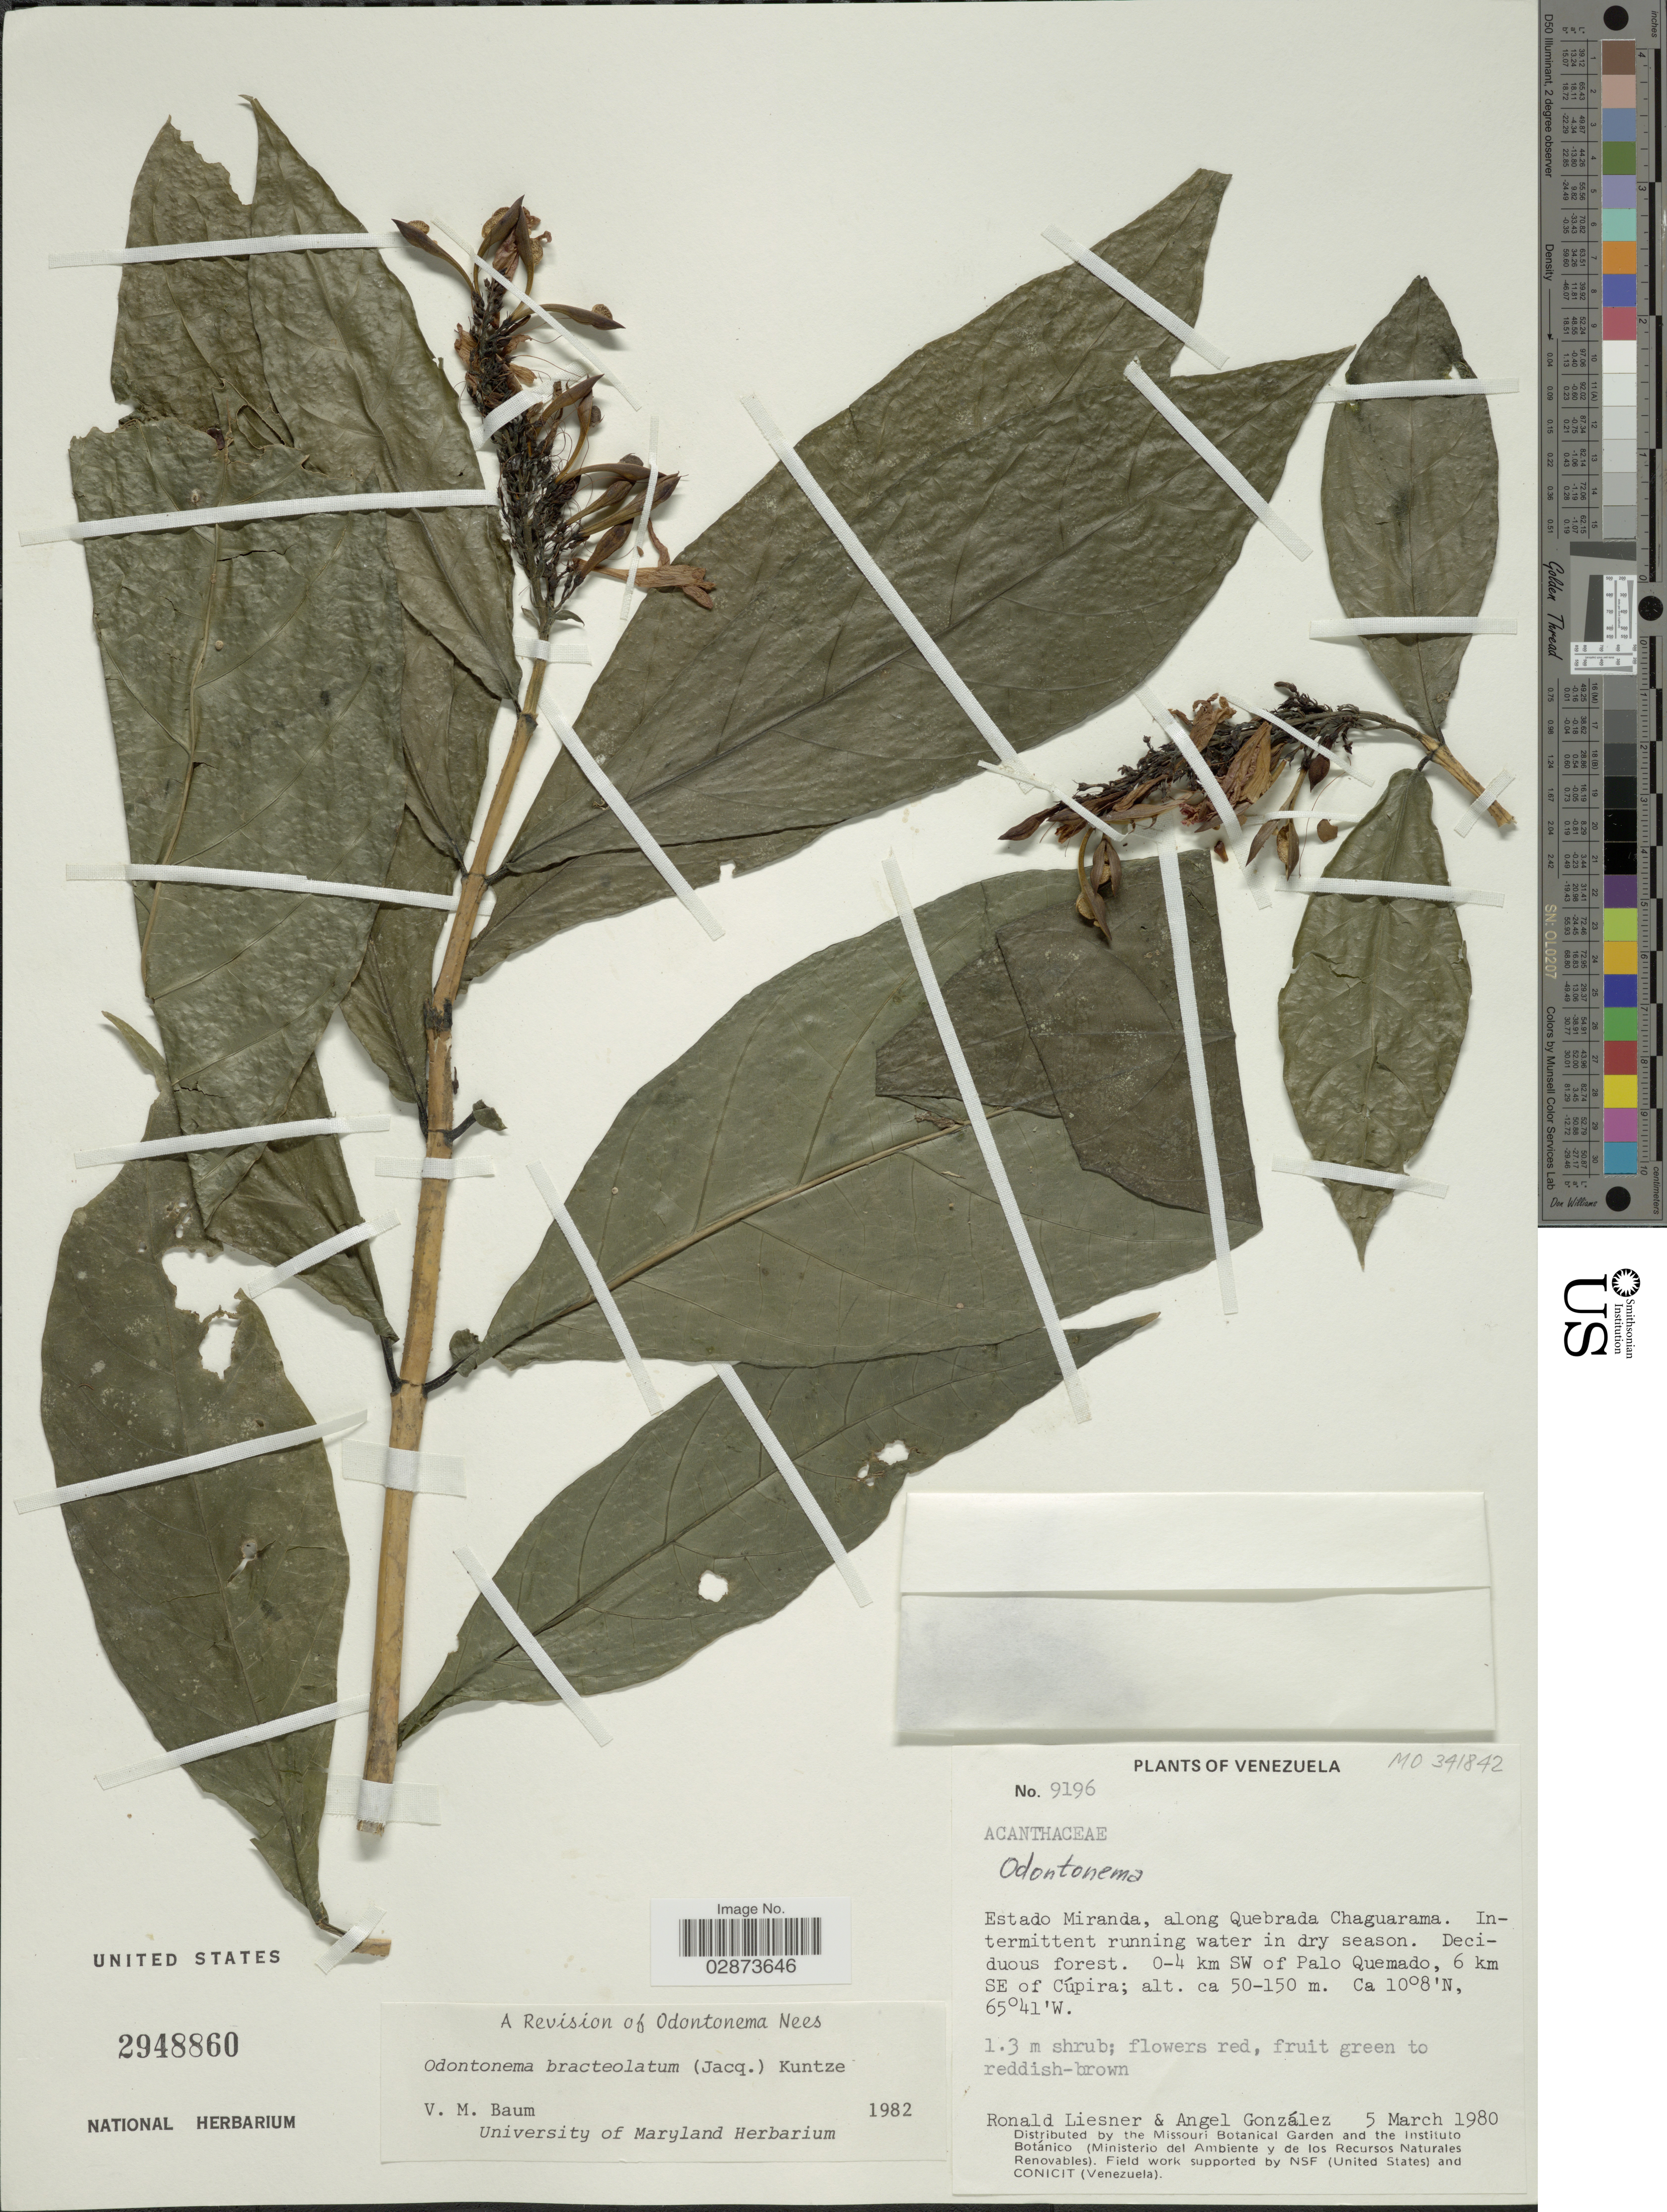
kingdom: Plantae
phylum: Tracheophyta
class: Magnoliopsida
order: Lamiales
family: Acanthaceae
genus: Odontonema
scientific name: Odontonema bracteolatum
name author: (Jacq.) Kuntze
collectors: R. L. Liesner & A. C. González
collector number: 9196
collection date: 1980-03-05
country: Venezuela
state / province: Miranda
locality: Estado Miranda, along Quebrada Chaguarama. Deciduous forest. 0-4 km SW of Palo Quemado, 6 km SE of Cúpira.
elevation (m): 50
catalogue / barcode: US 2948860